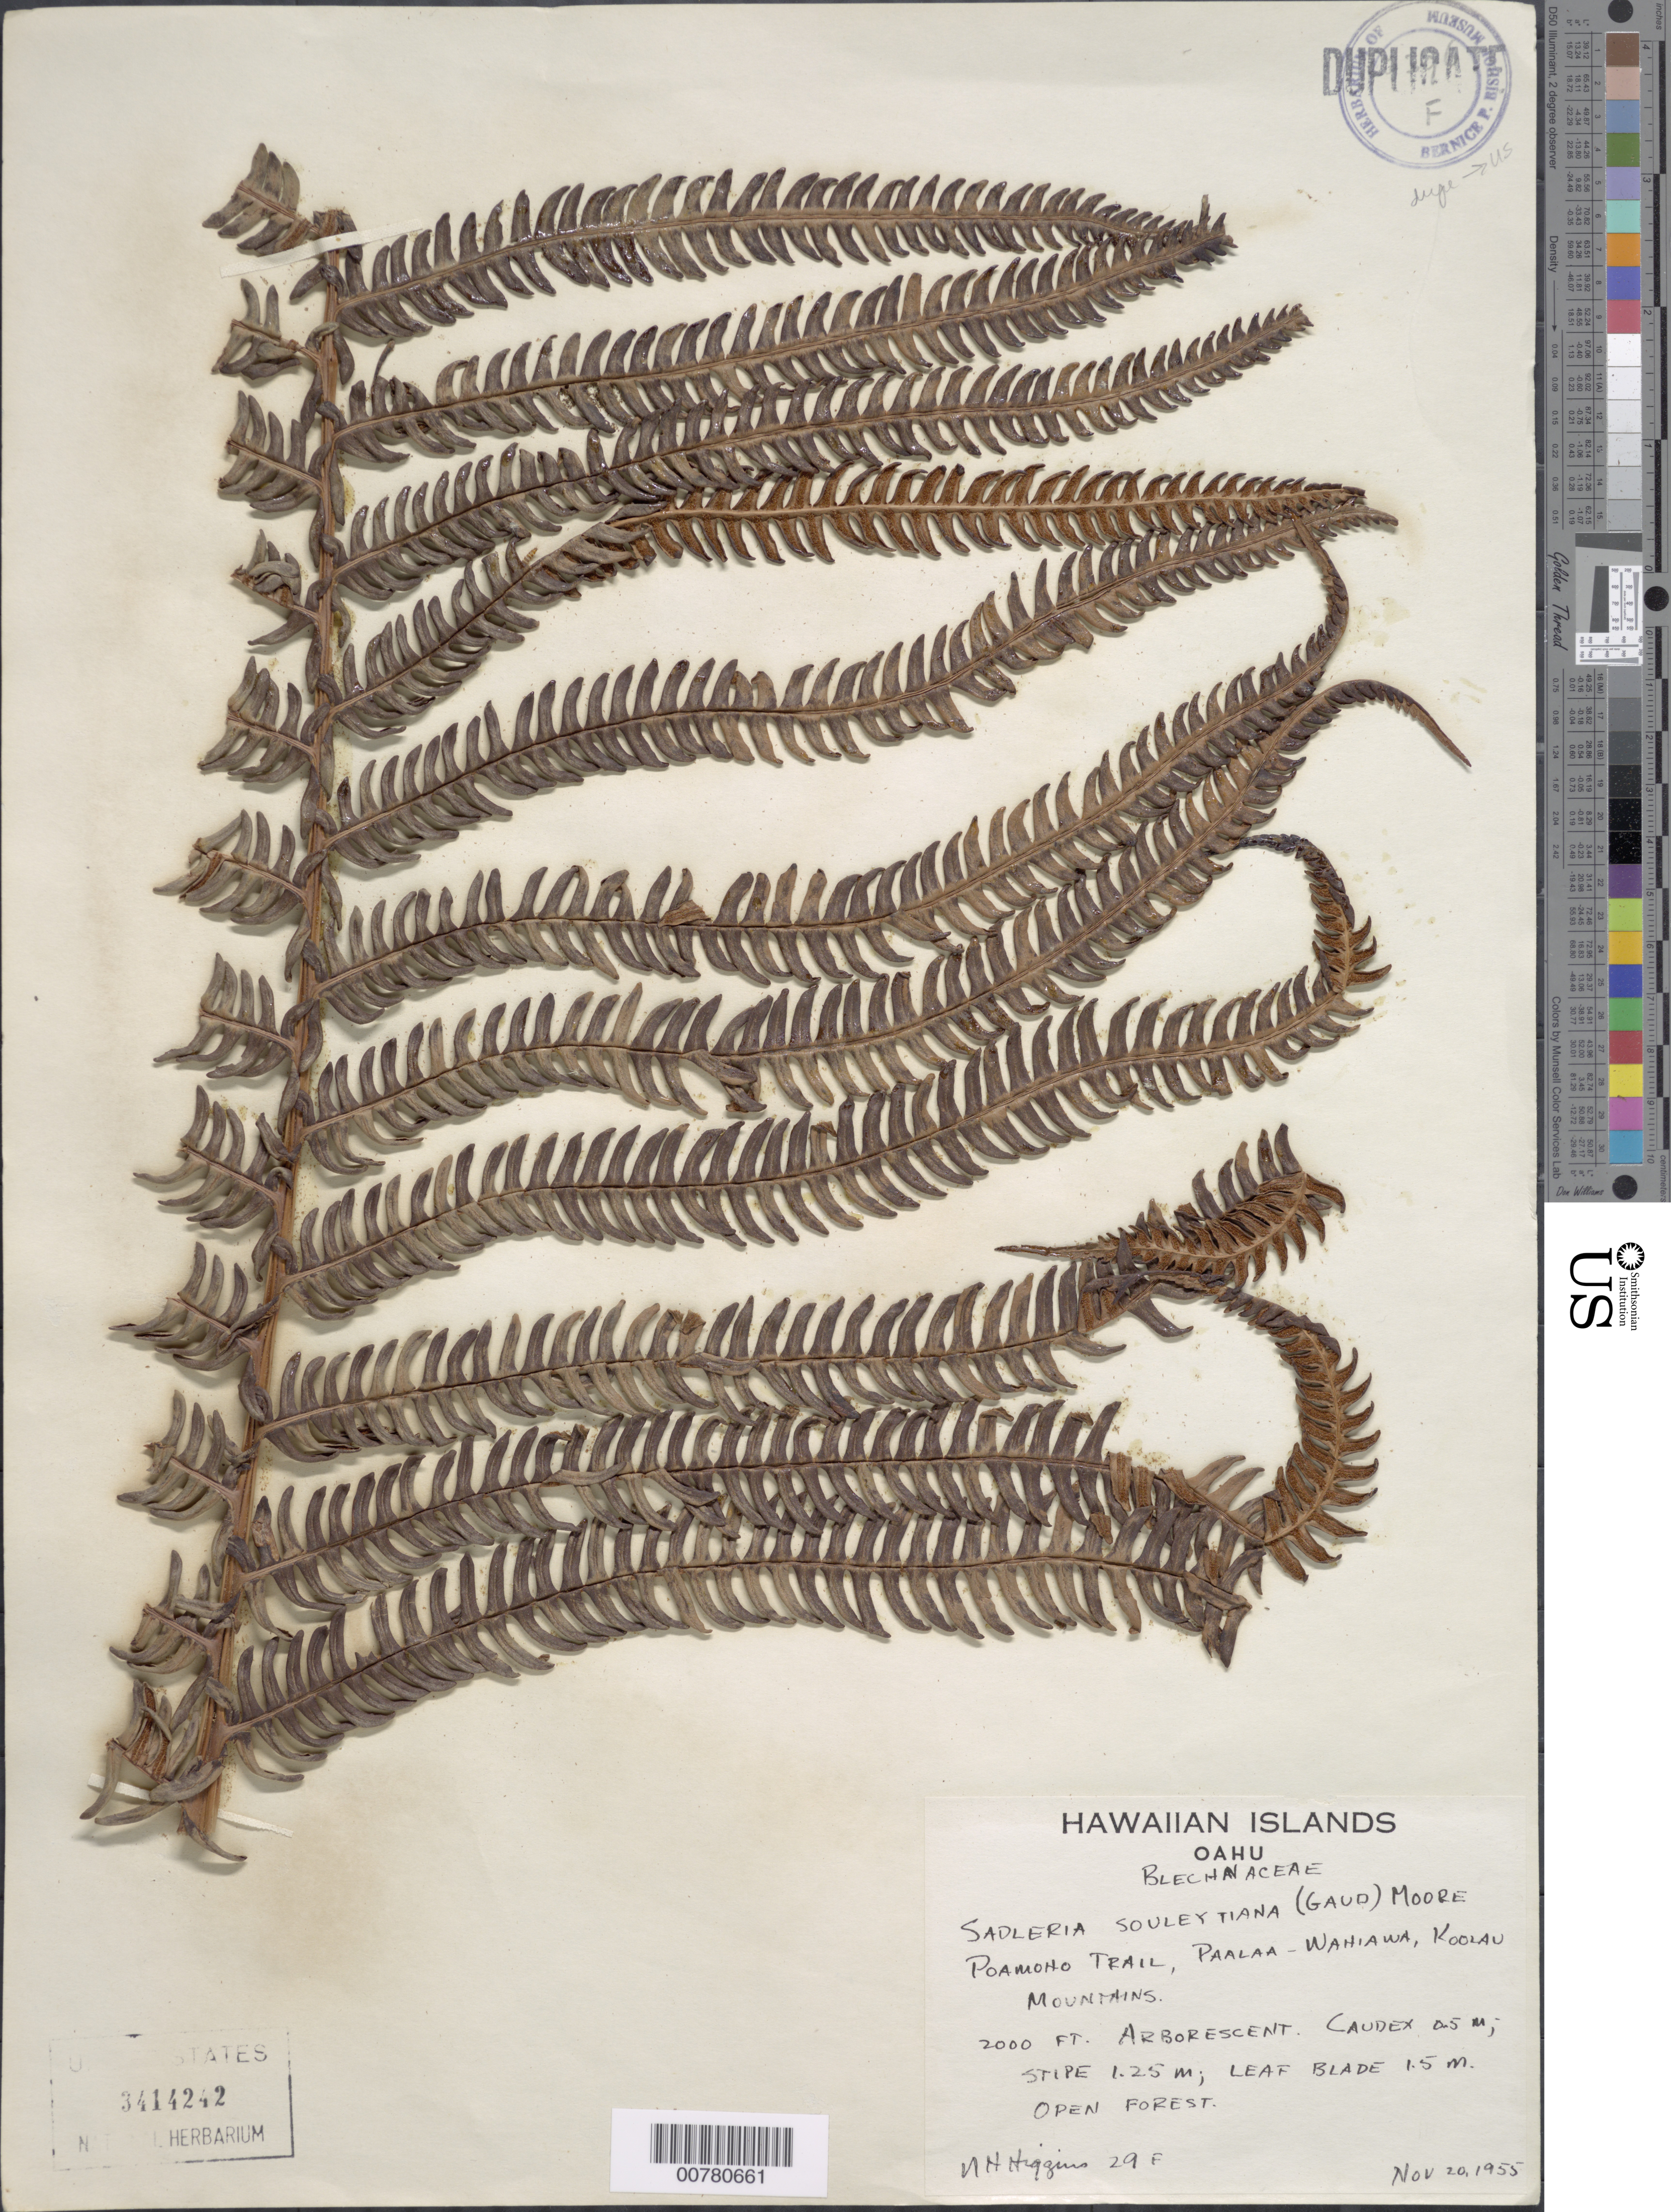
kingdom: Plantae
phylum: Tracheophyta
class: Polypodiopsida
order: Polypodiales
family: Blechnaceae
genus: Sadleria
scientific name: Sadleria souleytiana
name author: (Gaudich.) T. Moore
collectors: N. Higgins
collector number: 29F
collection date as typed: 20 Nov 1955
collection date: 1955-11-20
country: United States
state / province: Hawaii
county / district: Honolulu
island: Oahu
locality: Poamoho Trail, Paalaa-Wahiawa, Koolau Mts.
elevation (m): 609.6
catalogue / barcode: US 3414242